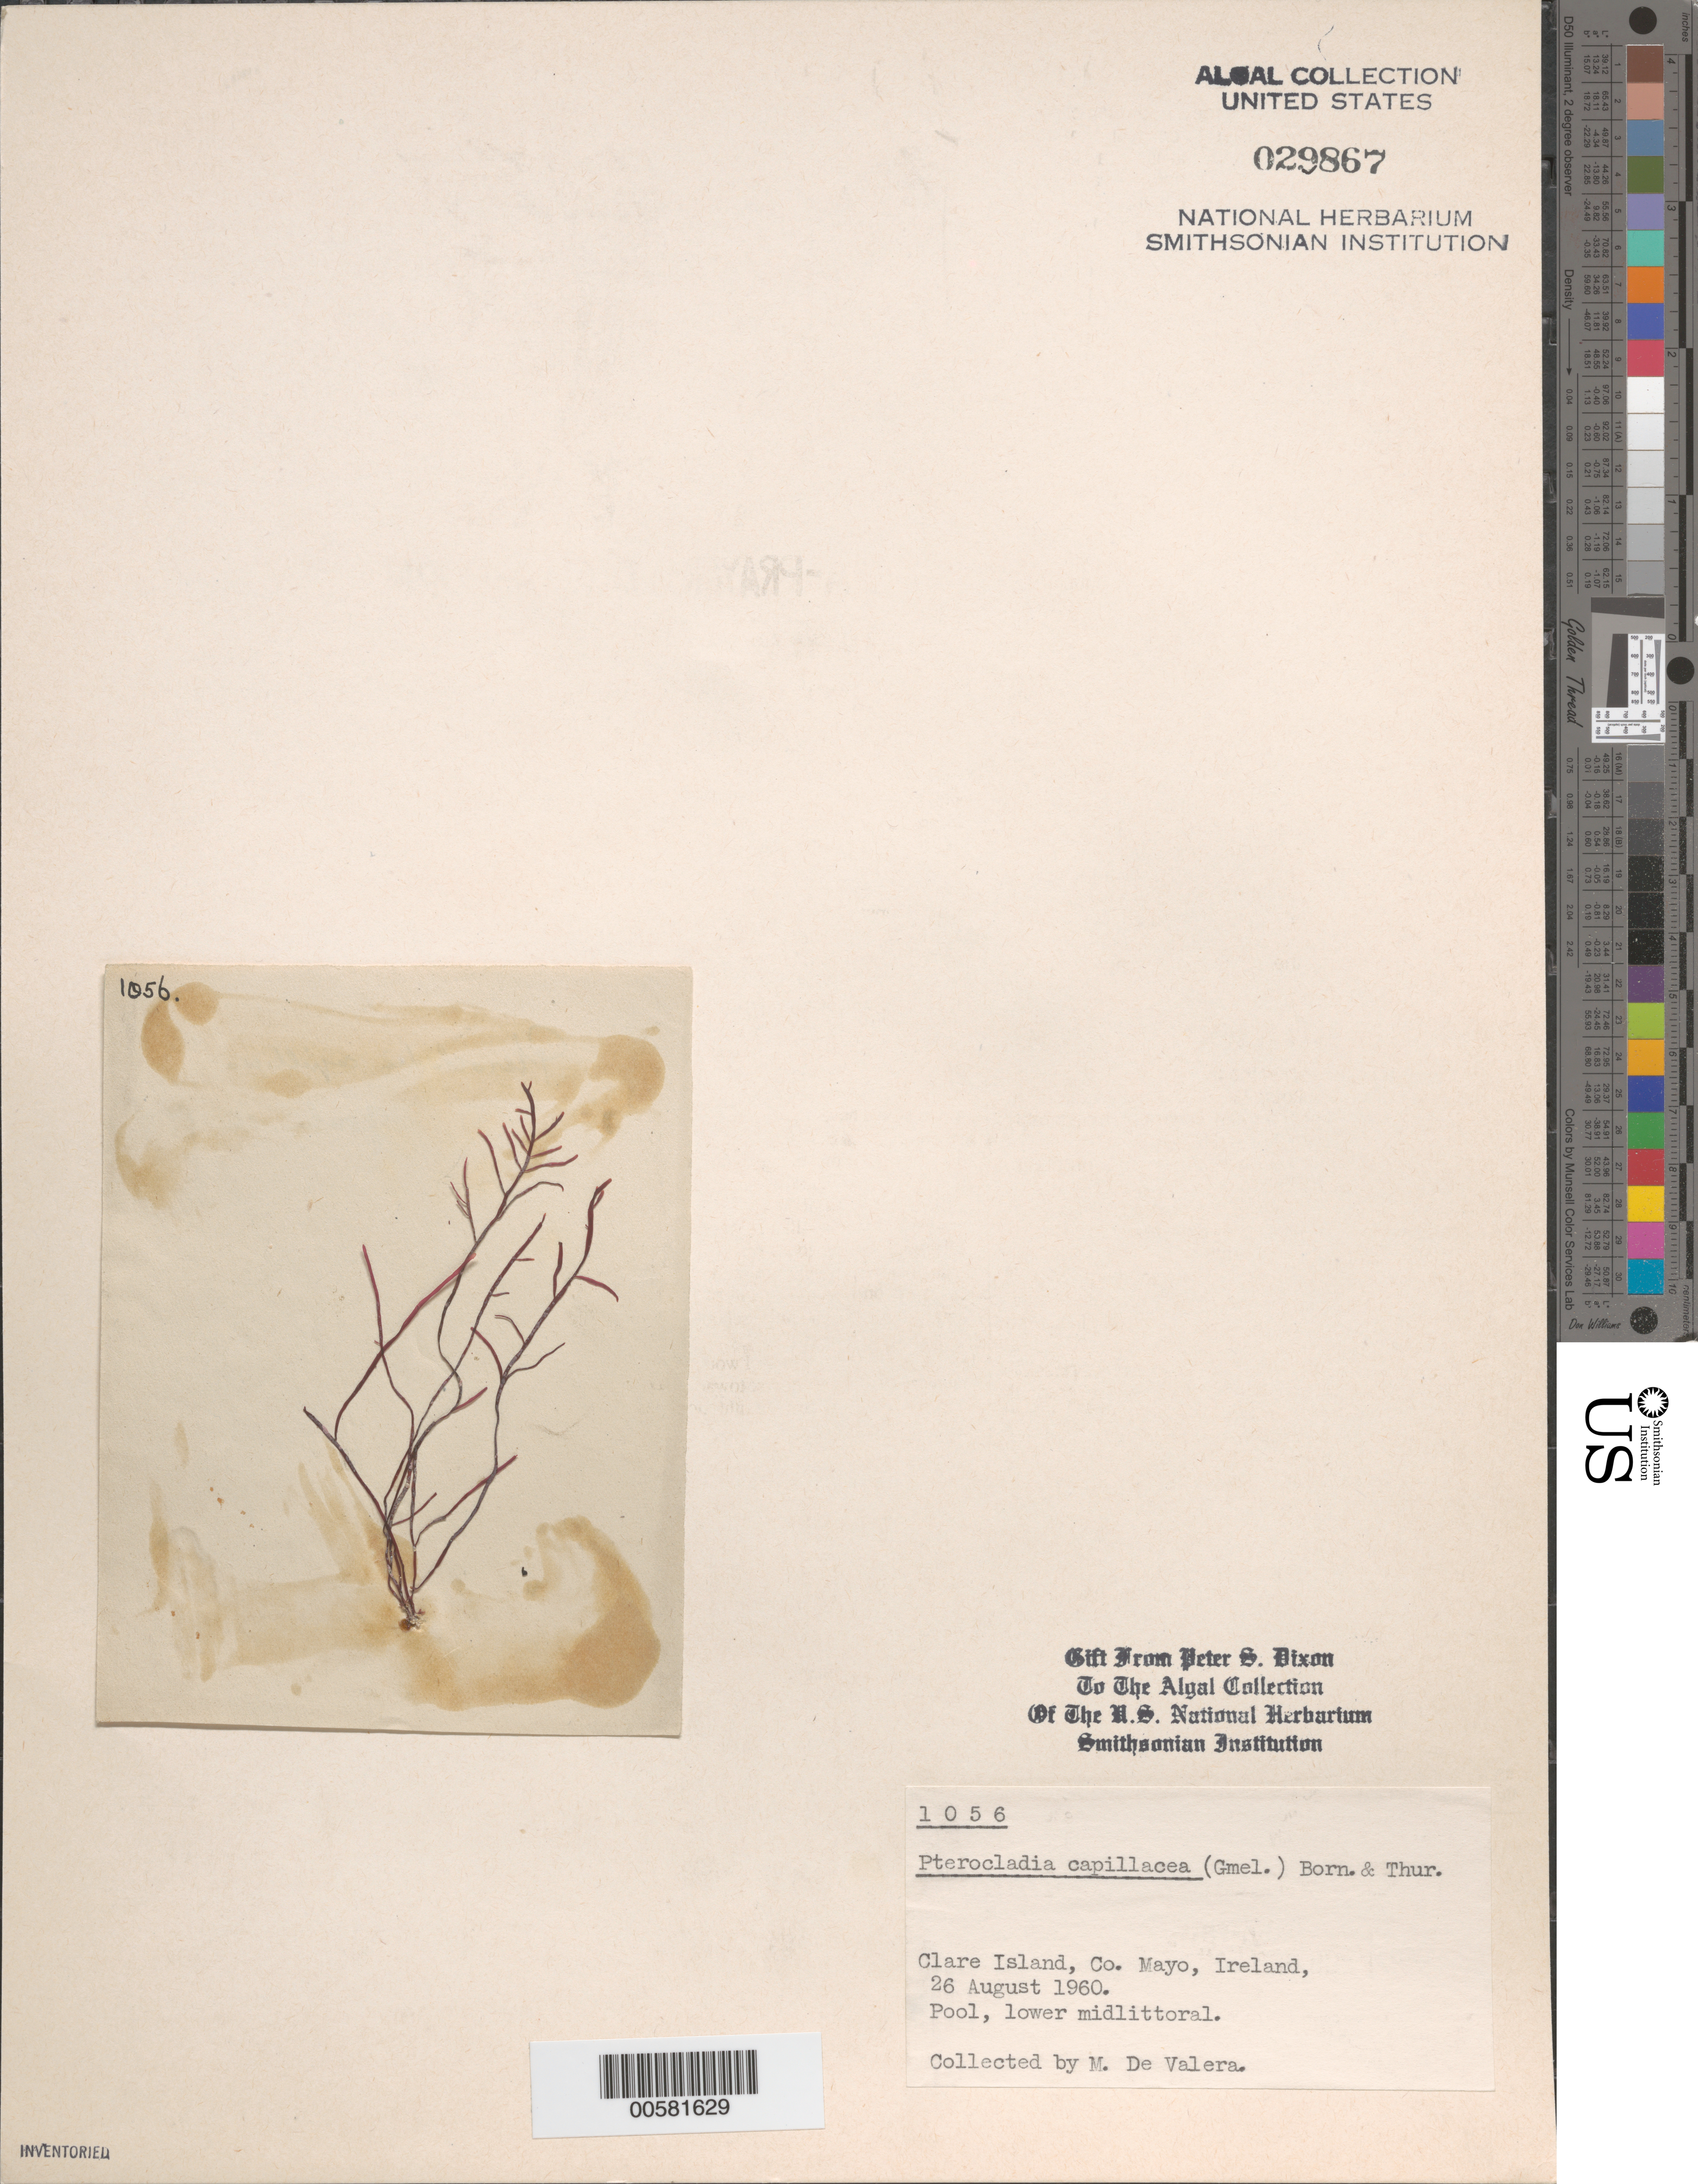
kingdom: Plantae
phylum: Rhodophyta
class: Florideophyceae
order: Gelidiales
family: Pterocladiaceae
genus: Pterocladiella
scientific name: Pterocladiella capillacea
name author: (S.G. Gmel.) Santelices & Hommers.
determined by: Algae name updating Project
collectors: M. De Valera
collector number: PSD 1056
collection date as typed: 26 Aug 1960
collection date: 1960-08-26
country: Ireland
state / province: Connaught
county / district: Mayo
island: Clare Island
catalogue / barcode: US 29867